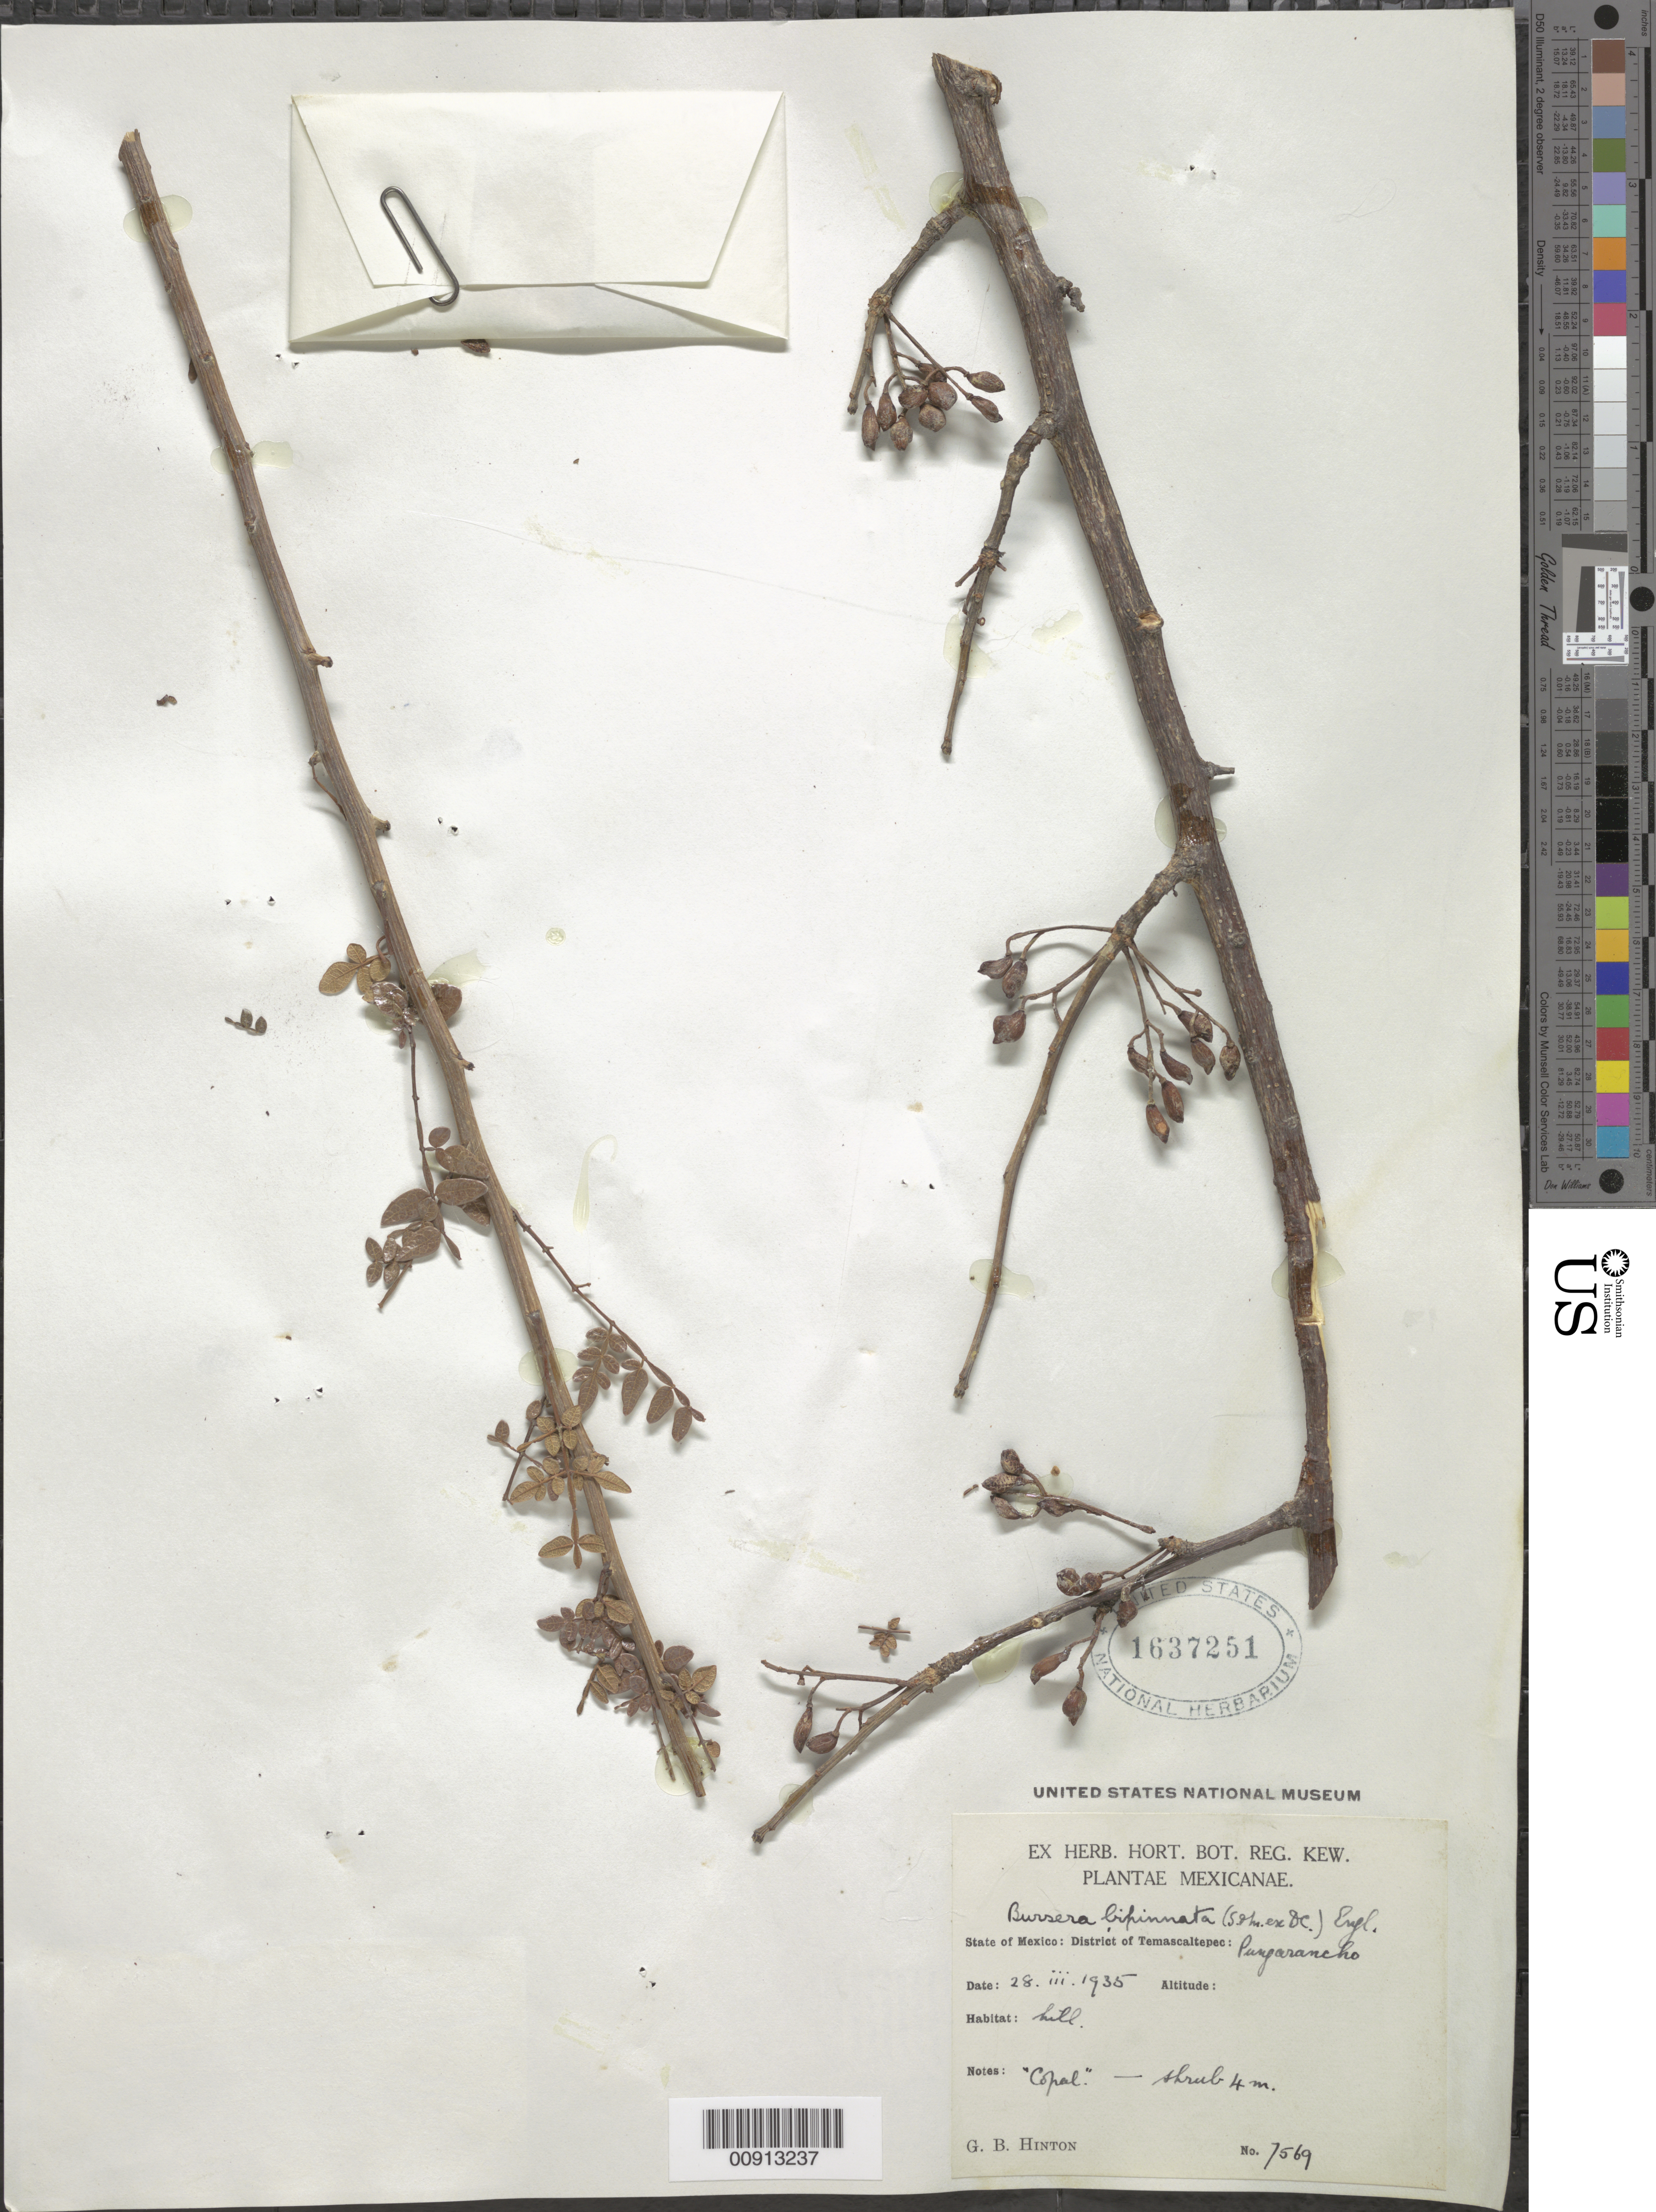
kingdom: Plantae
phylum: Tracheophyta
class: Magnoliopsida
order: Sapindales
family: Burseraceae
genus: Bursera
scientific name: Bursera bipinnata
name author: Engl.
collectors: G. B. Hinton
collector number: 7569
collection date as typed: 28 Mar 1935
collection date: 1935-03-28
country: Mexico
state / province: México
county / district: Temascaltepec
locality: State of Mexico: District of Temascaltepec: Pungarancho.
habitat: Hill.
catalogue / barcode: US 1637251